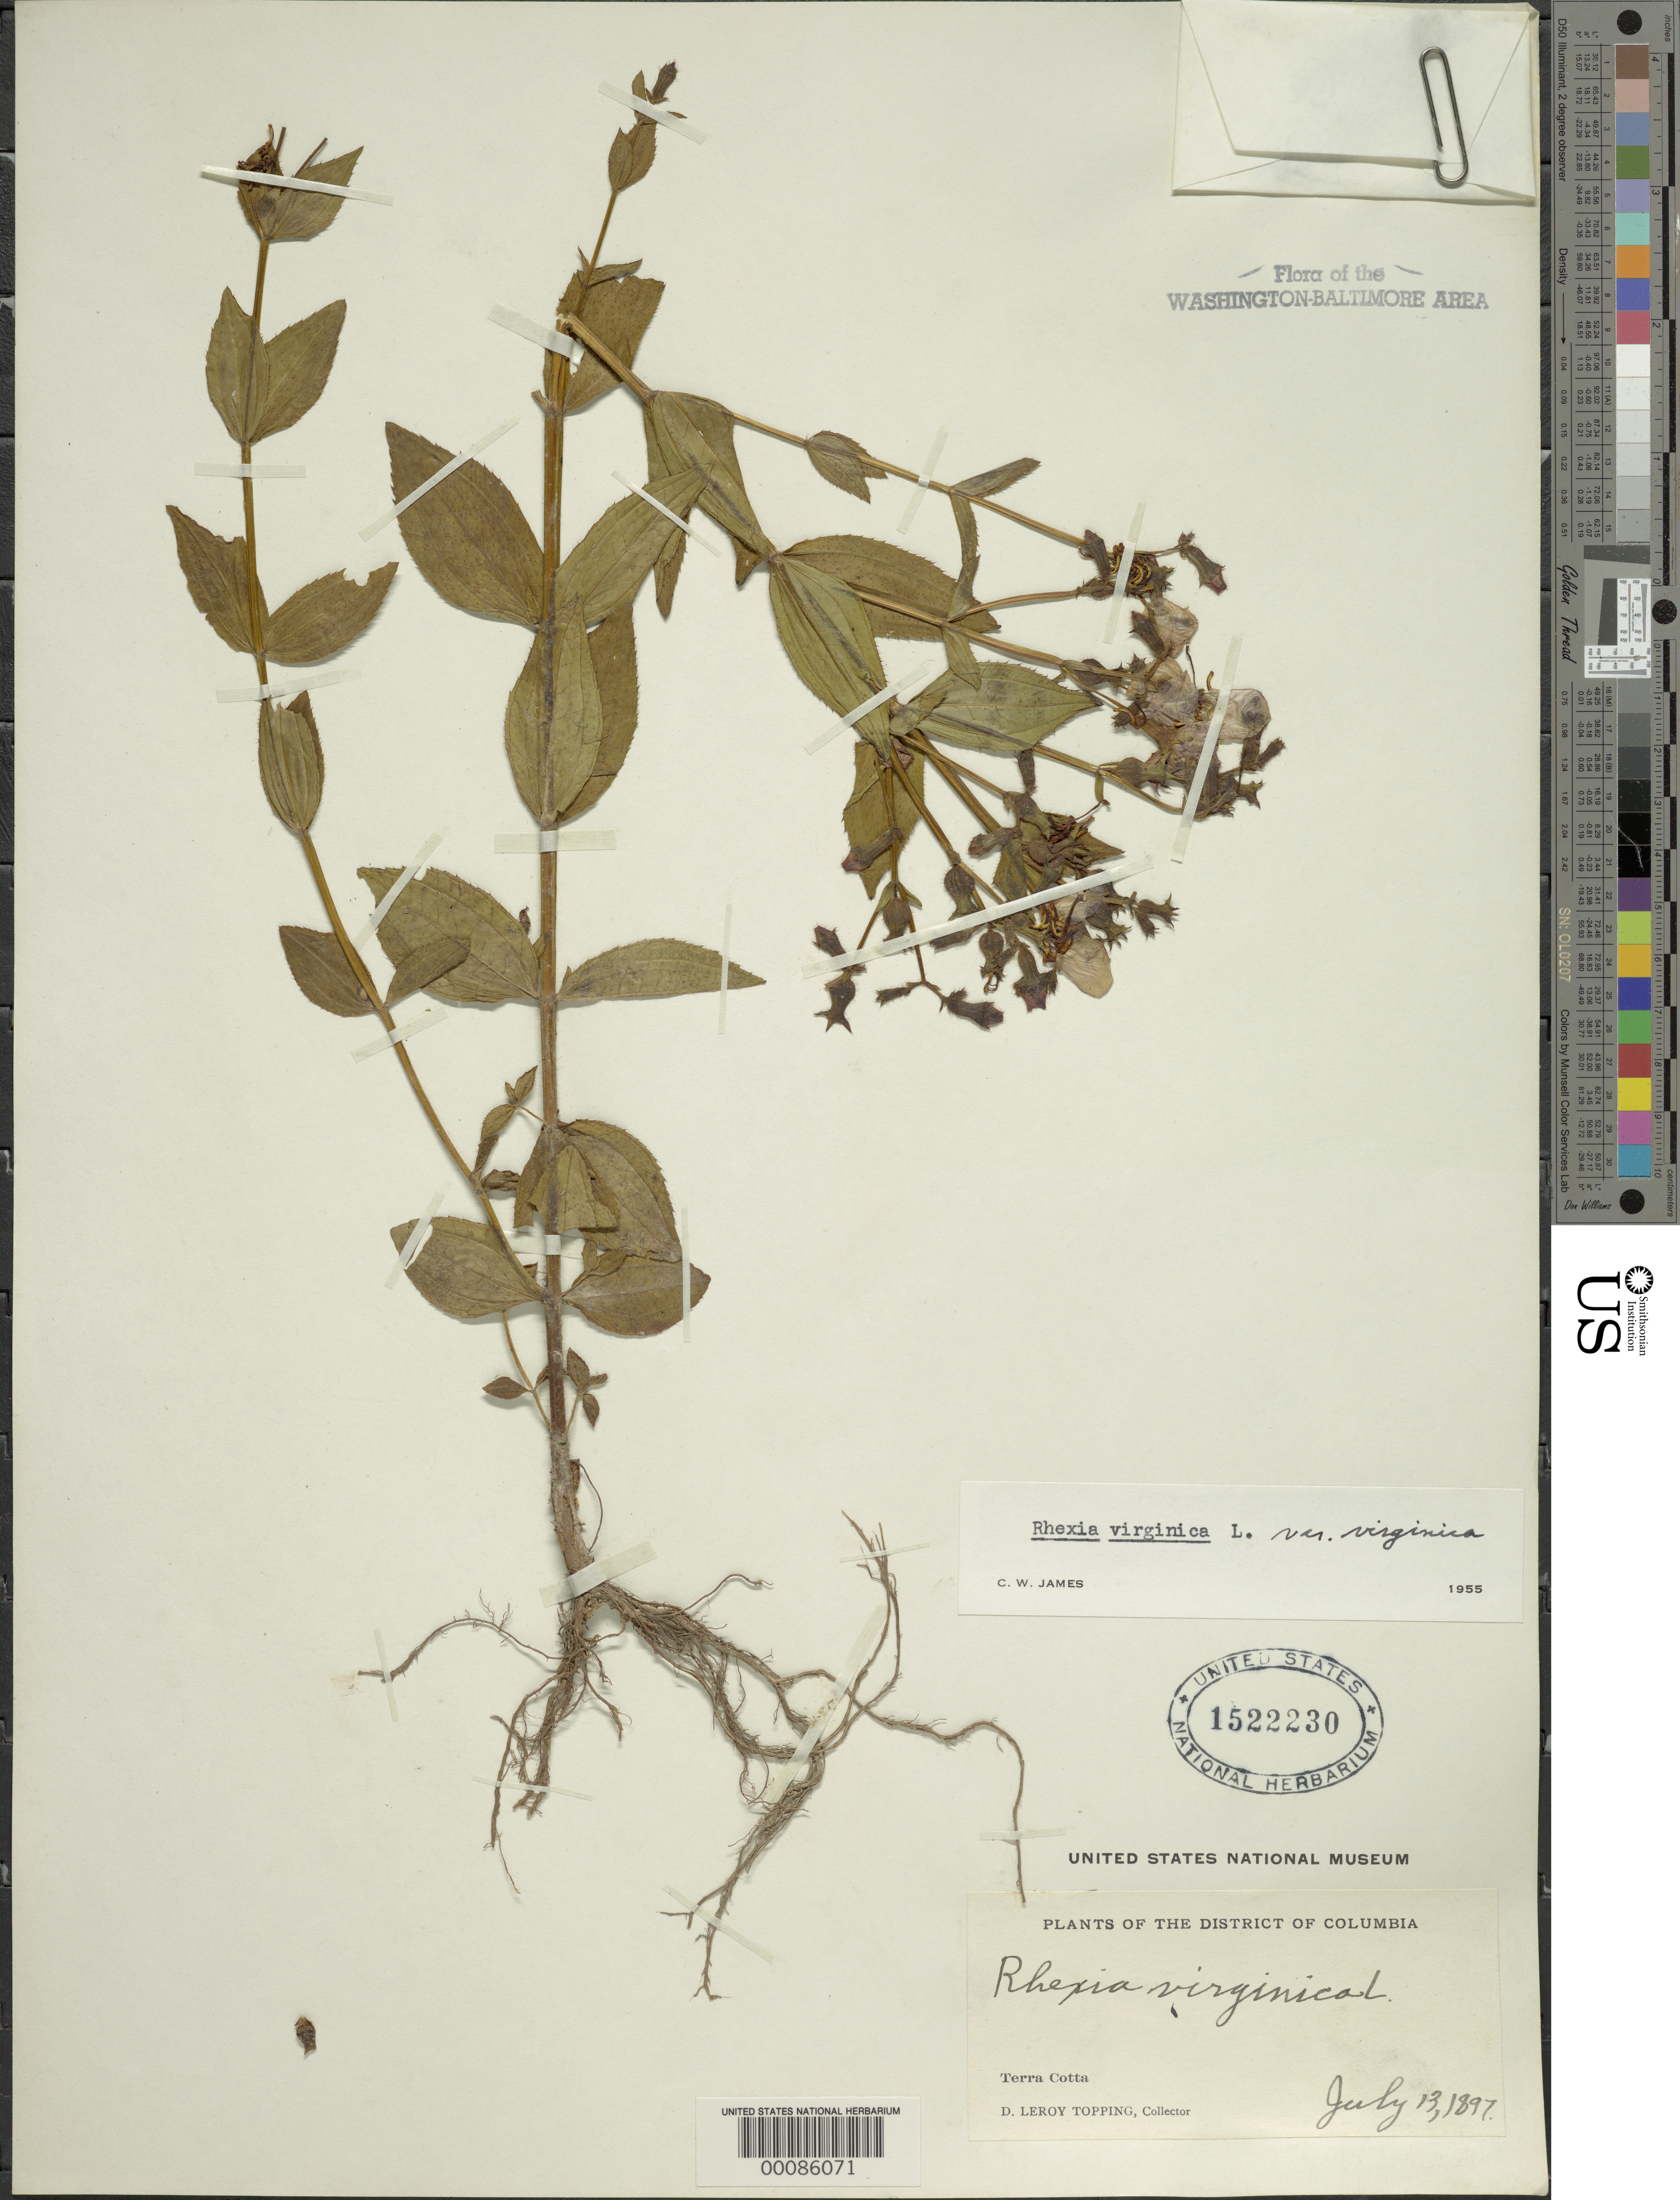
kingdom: Plantae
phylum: Tracheophyta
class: Magnoliopsida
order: Myrtales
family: Melastomataceae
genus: Rhexia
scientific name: Rhexia virginica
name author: L.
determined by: James, C. W.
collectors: D. L. Topping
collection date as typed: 13 Jul 1897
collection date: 1897-07-13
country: United States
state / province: District of Columbia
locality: Terra Cotta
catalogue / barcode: US 1522230